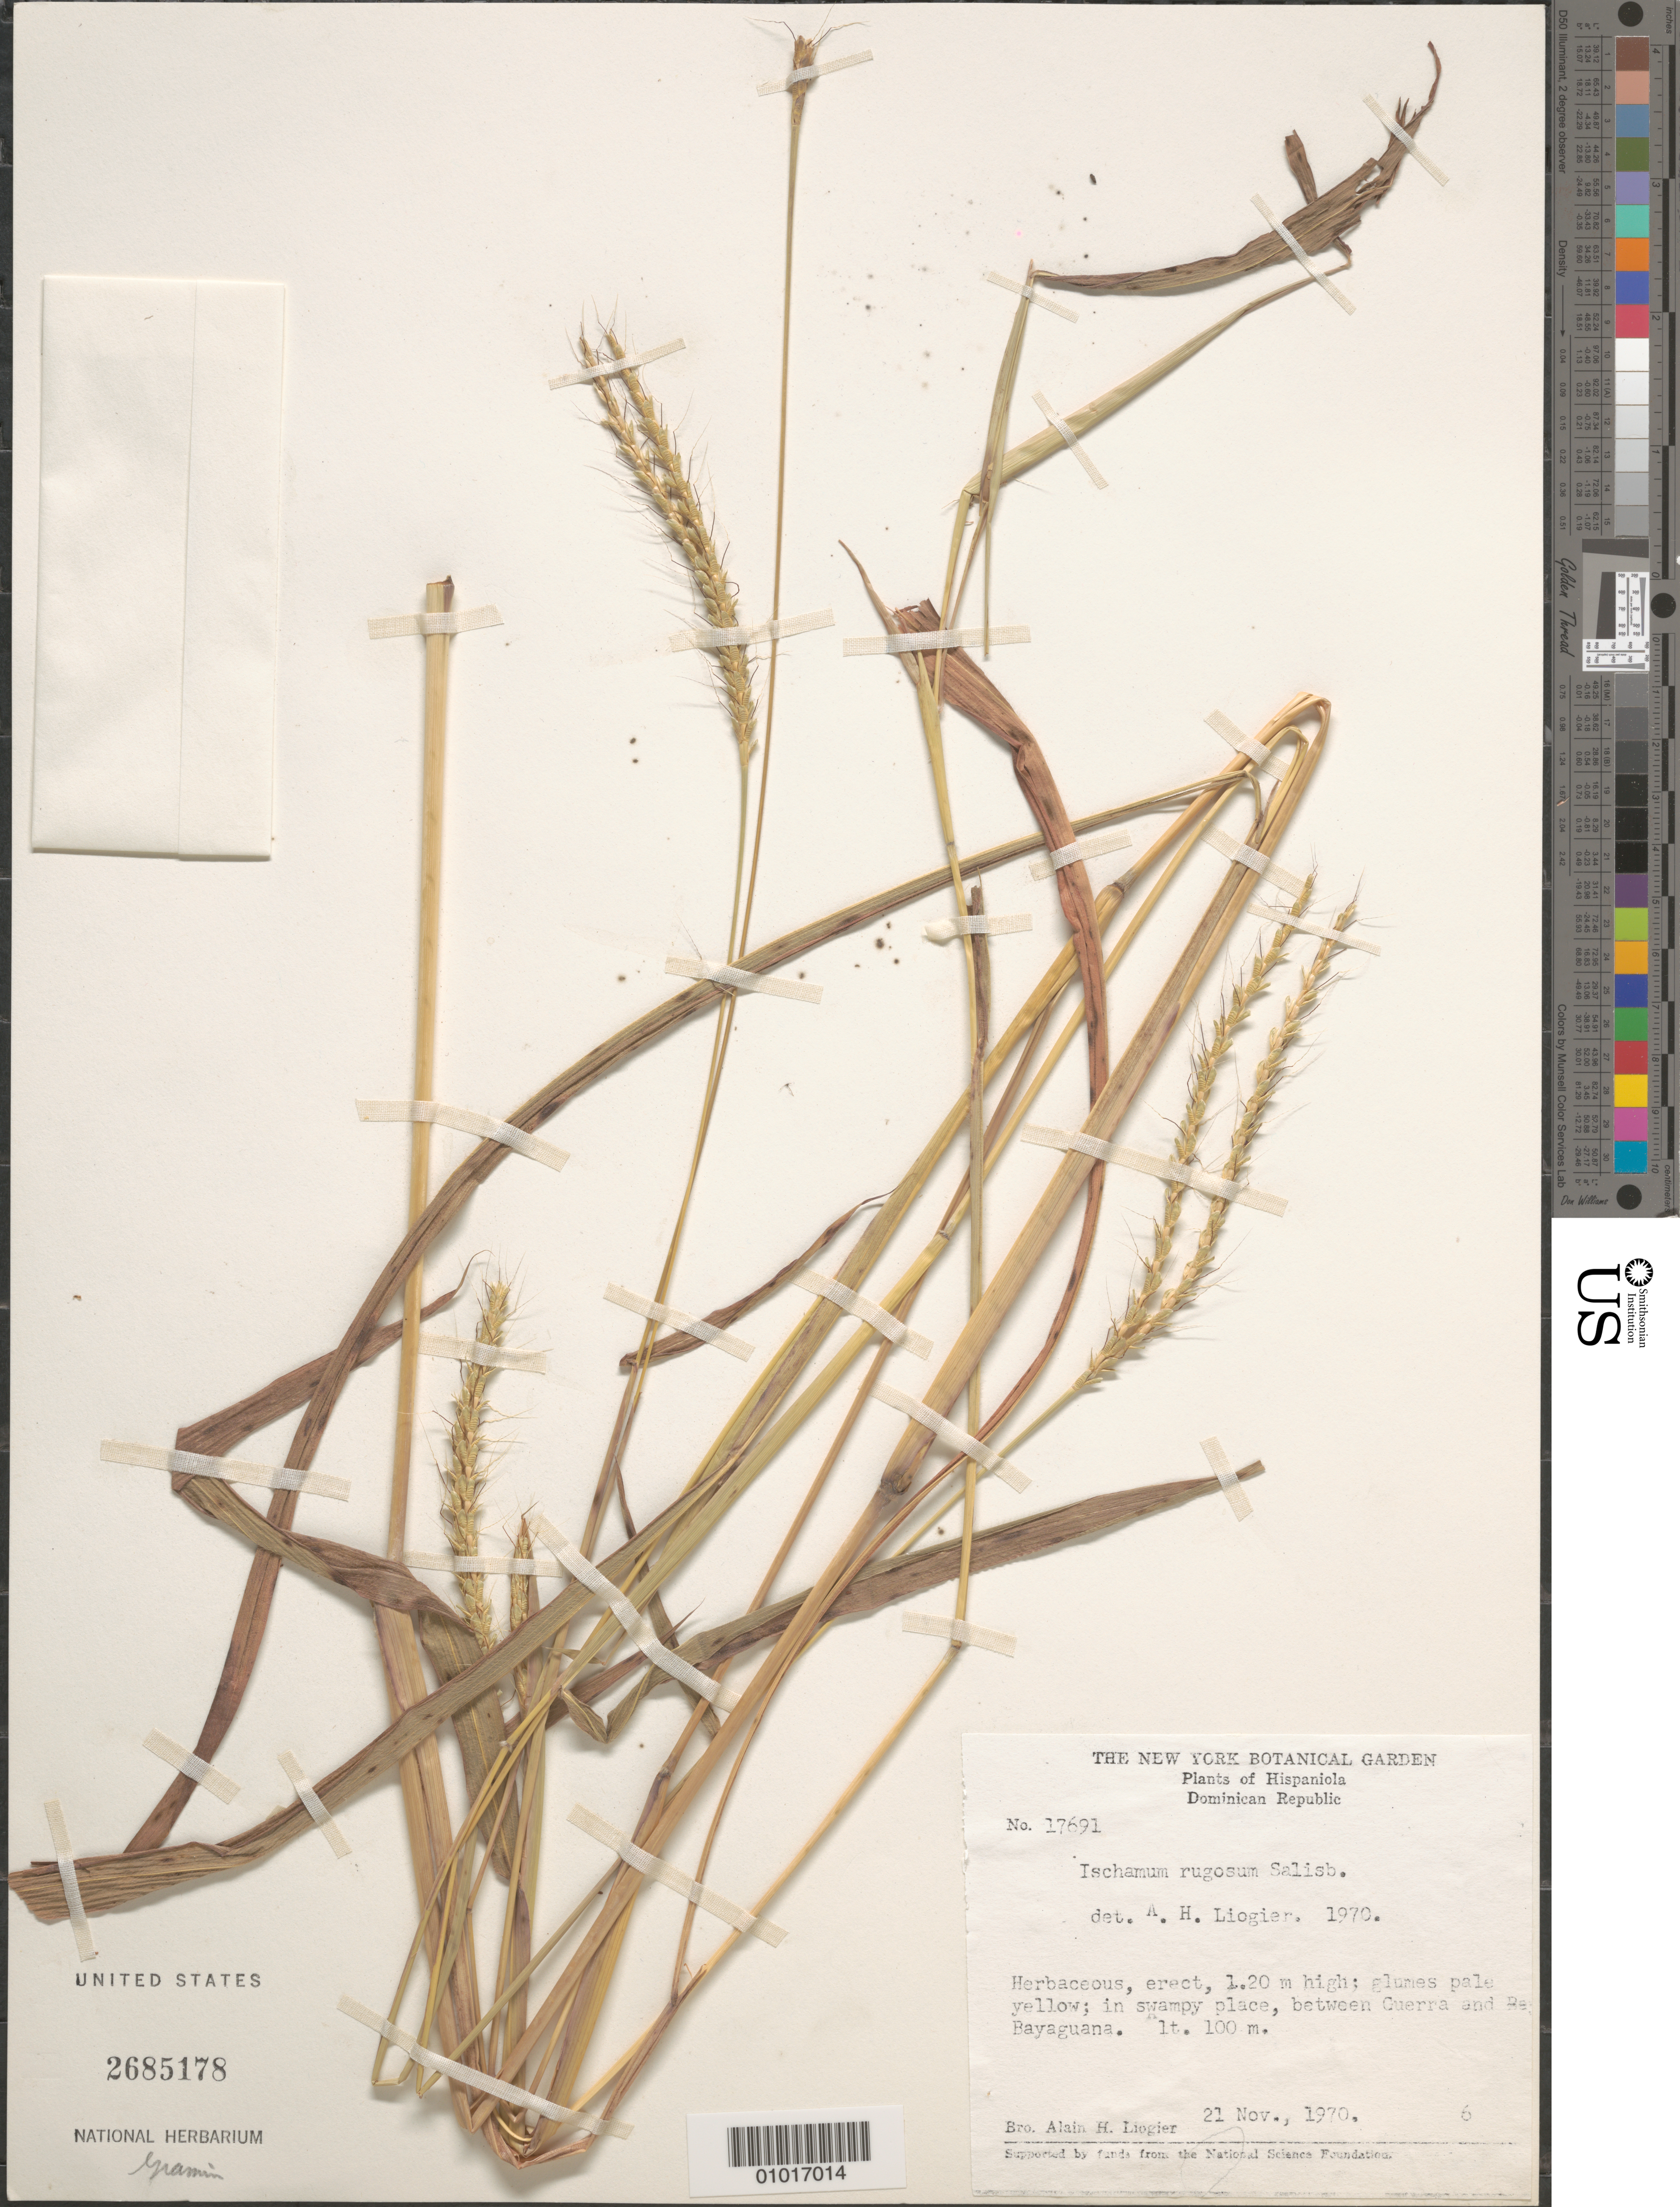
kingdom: Plantae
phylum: Tracheophyta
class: Liliopsida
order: Poales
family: Poaceae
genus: Ischaemum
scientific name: Ischaemum rugosum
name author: Salisb.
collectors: A. H. Liogier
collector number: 17691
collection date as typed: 21 Nov 1970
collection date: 1970-11-21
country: Dominican Republic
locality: between Guerra and Bayaguana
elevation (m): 100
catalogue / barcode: US 2685178